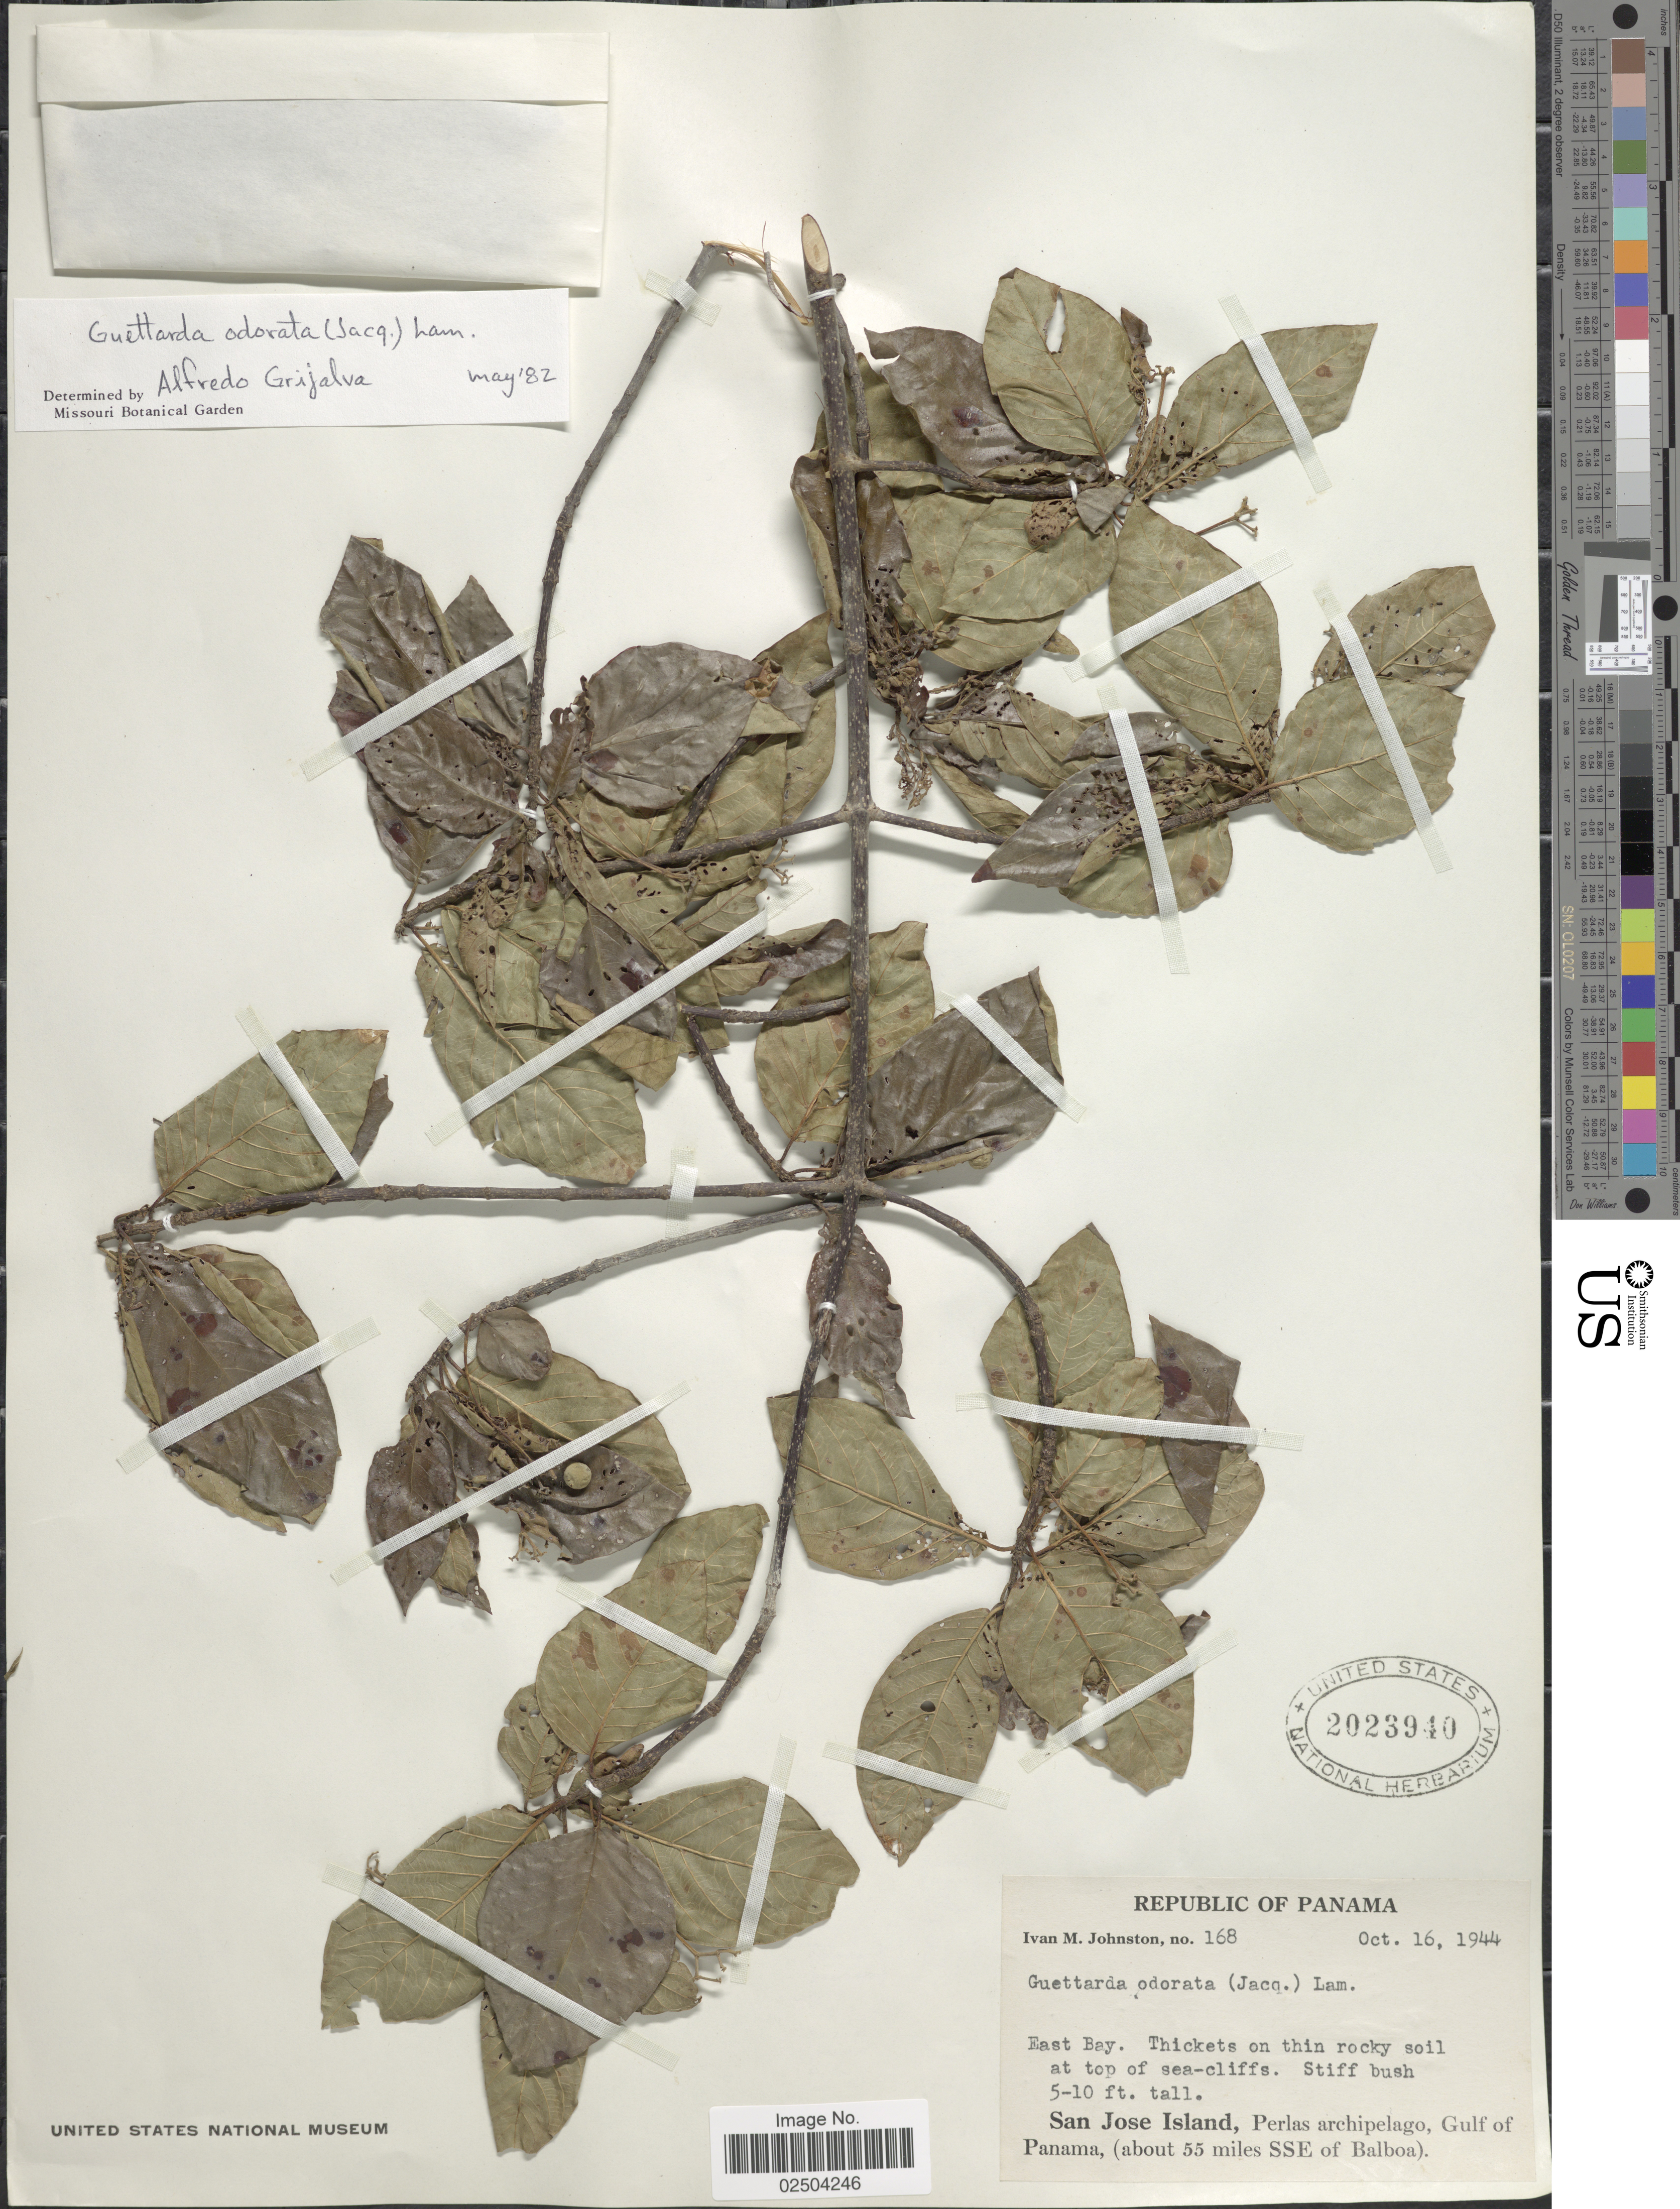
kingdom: Plantae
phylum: Tracheophyta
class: Magnoliopsida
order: Gentianales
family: Rubiaceae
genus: Guettarda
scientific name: Guettarda odorata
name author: (Jacq.) Lam.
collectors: I.M. Johnston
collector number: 168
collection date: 1944-10-16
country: Panama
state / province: Panamá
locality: San Jose Island, Perlas archipelago, Gulf of Panama (about 55 miles SSE of Balboa)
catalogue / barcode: US 2023940